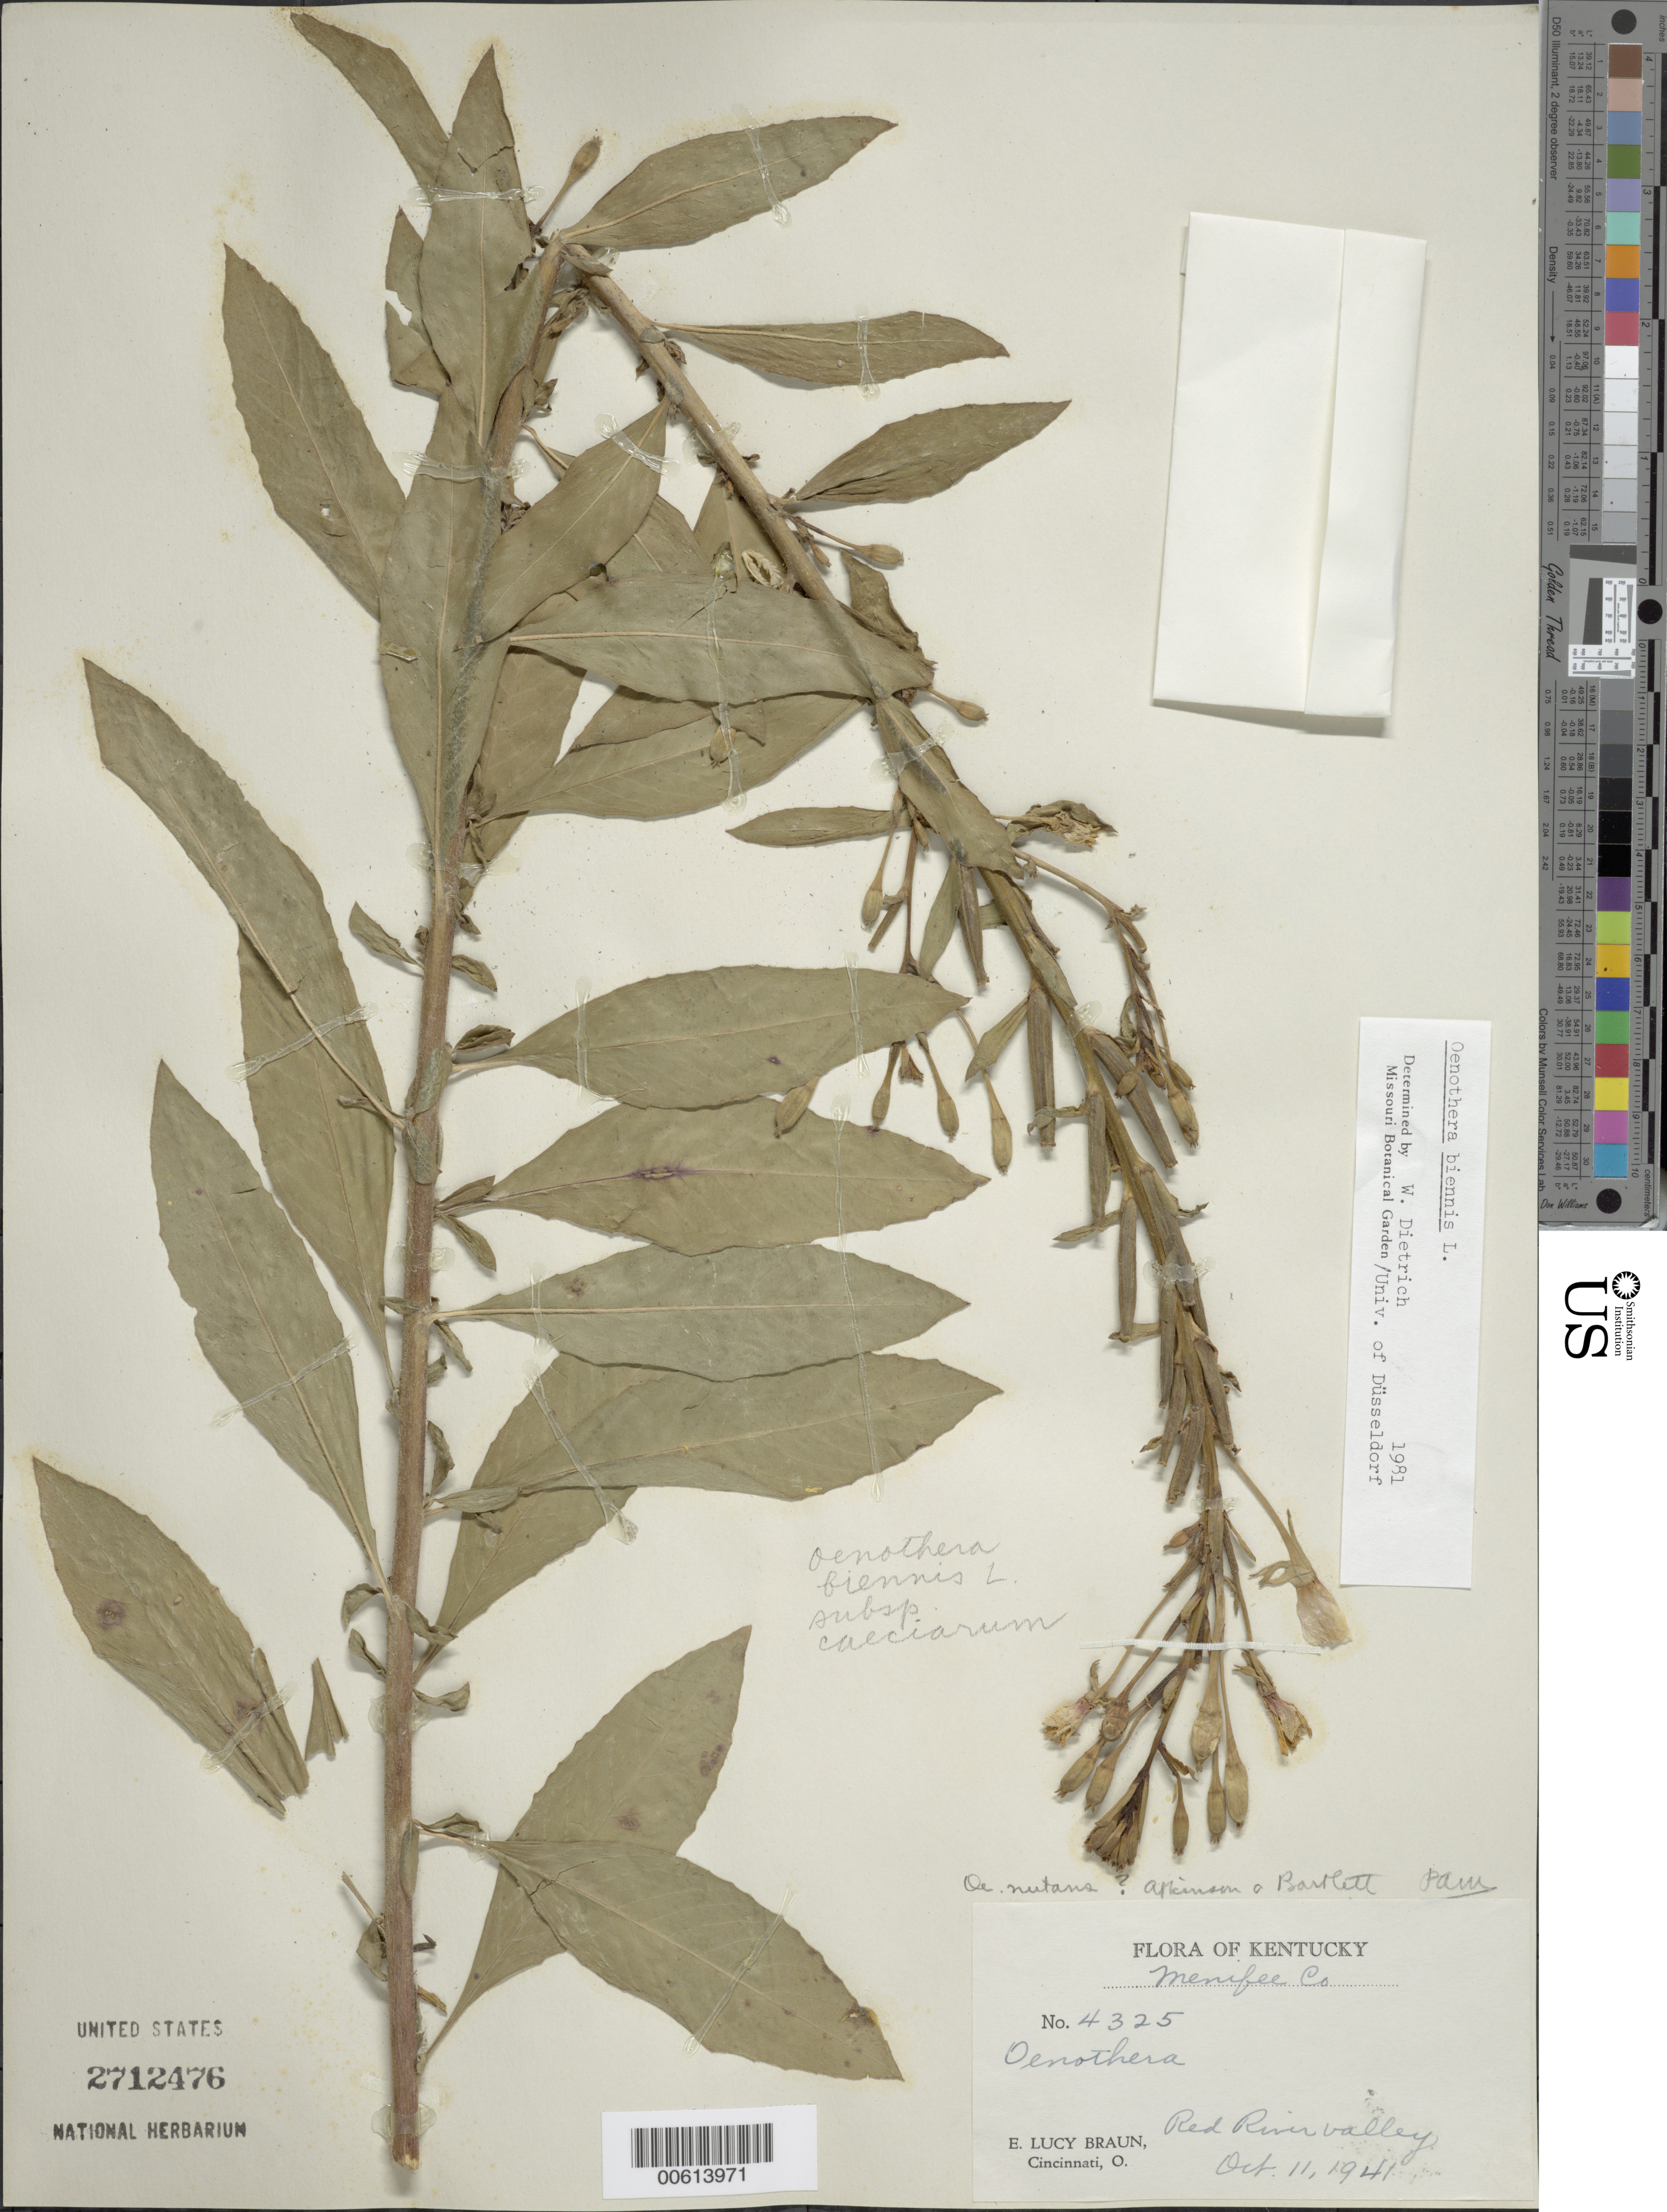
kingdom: Plantae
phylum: Tracheophyta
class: Magnoliopsida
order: Myrtales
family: Onagraceae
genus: Oenothera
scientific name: Oenothera biennis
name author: L.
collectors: E. L. Braun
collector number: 4325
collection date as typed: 11 Oct 1941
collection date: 1941-10-11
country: United States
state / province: Kentucky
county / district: Menifee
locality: Red River Valley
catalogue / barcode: US 2712476